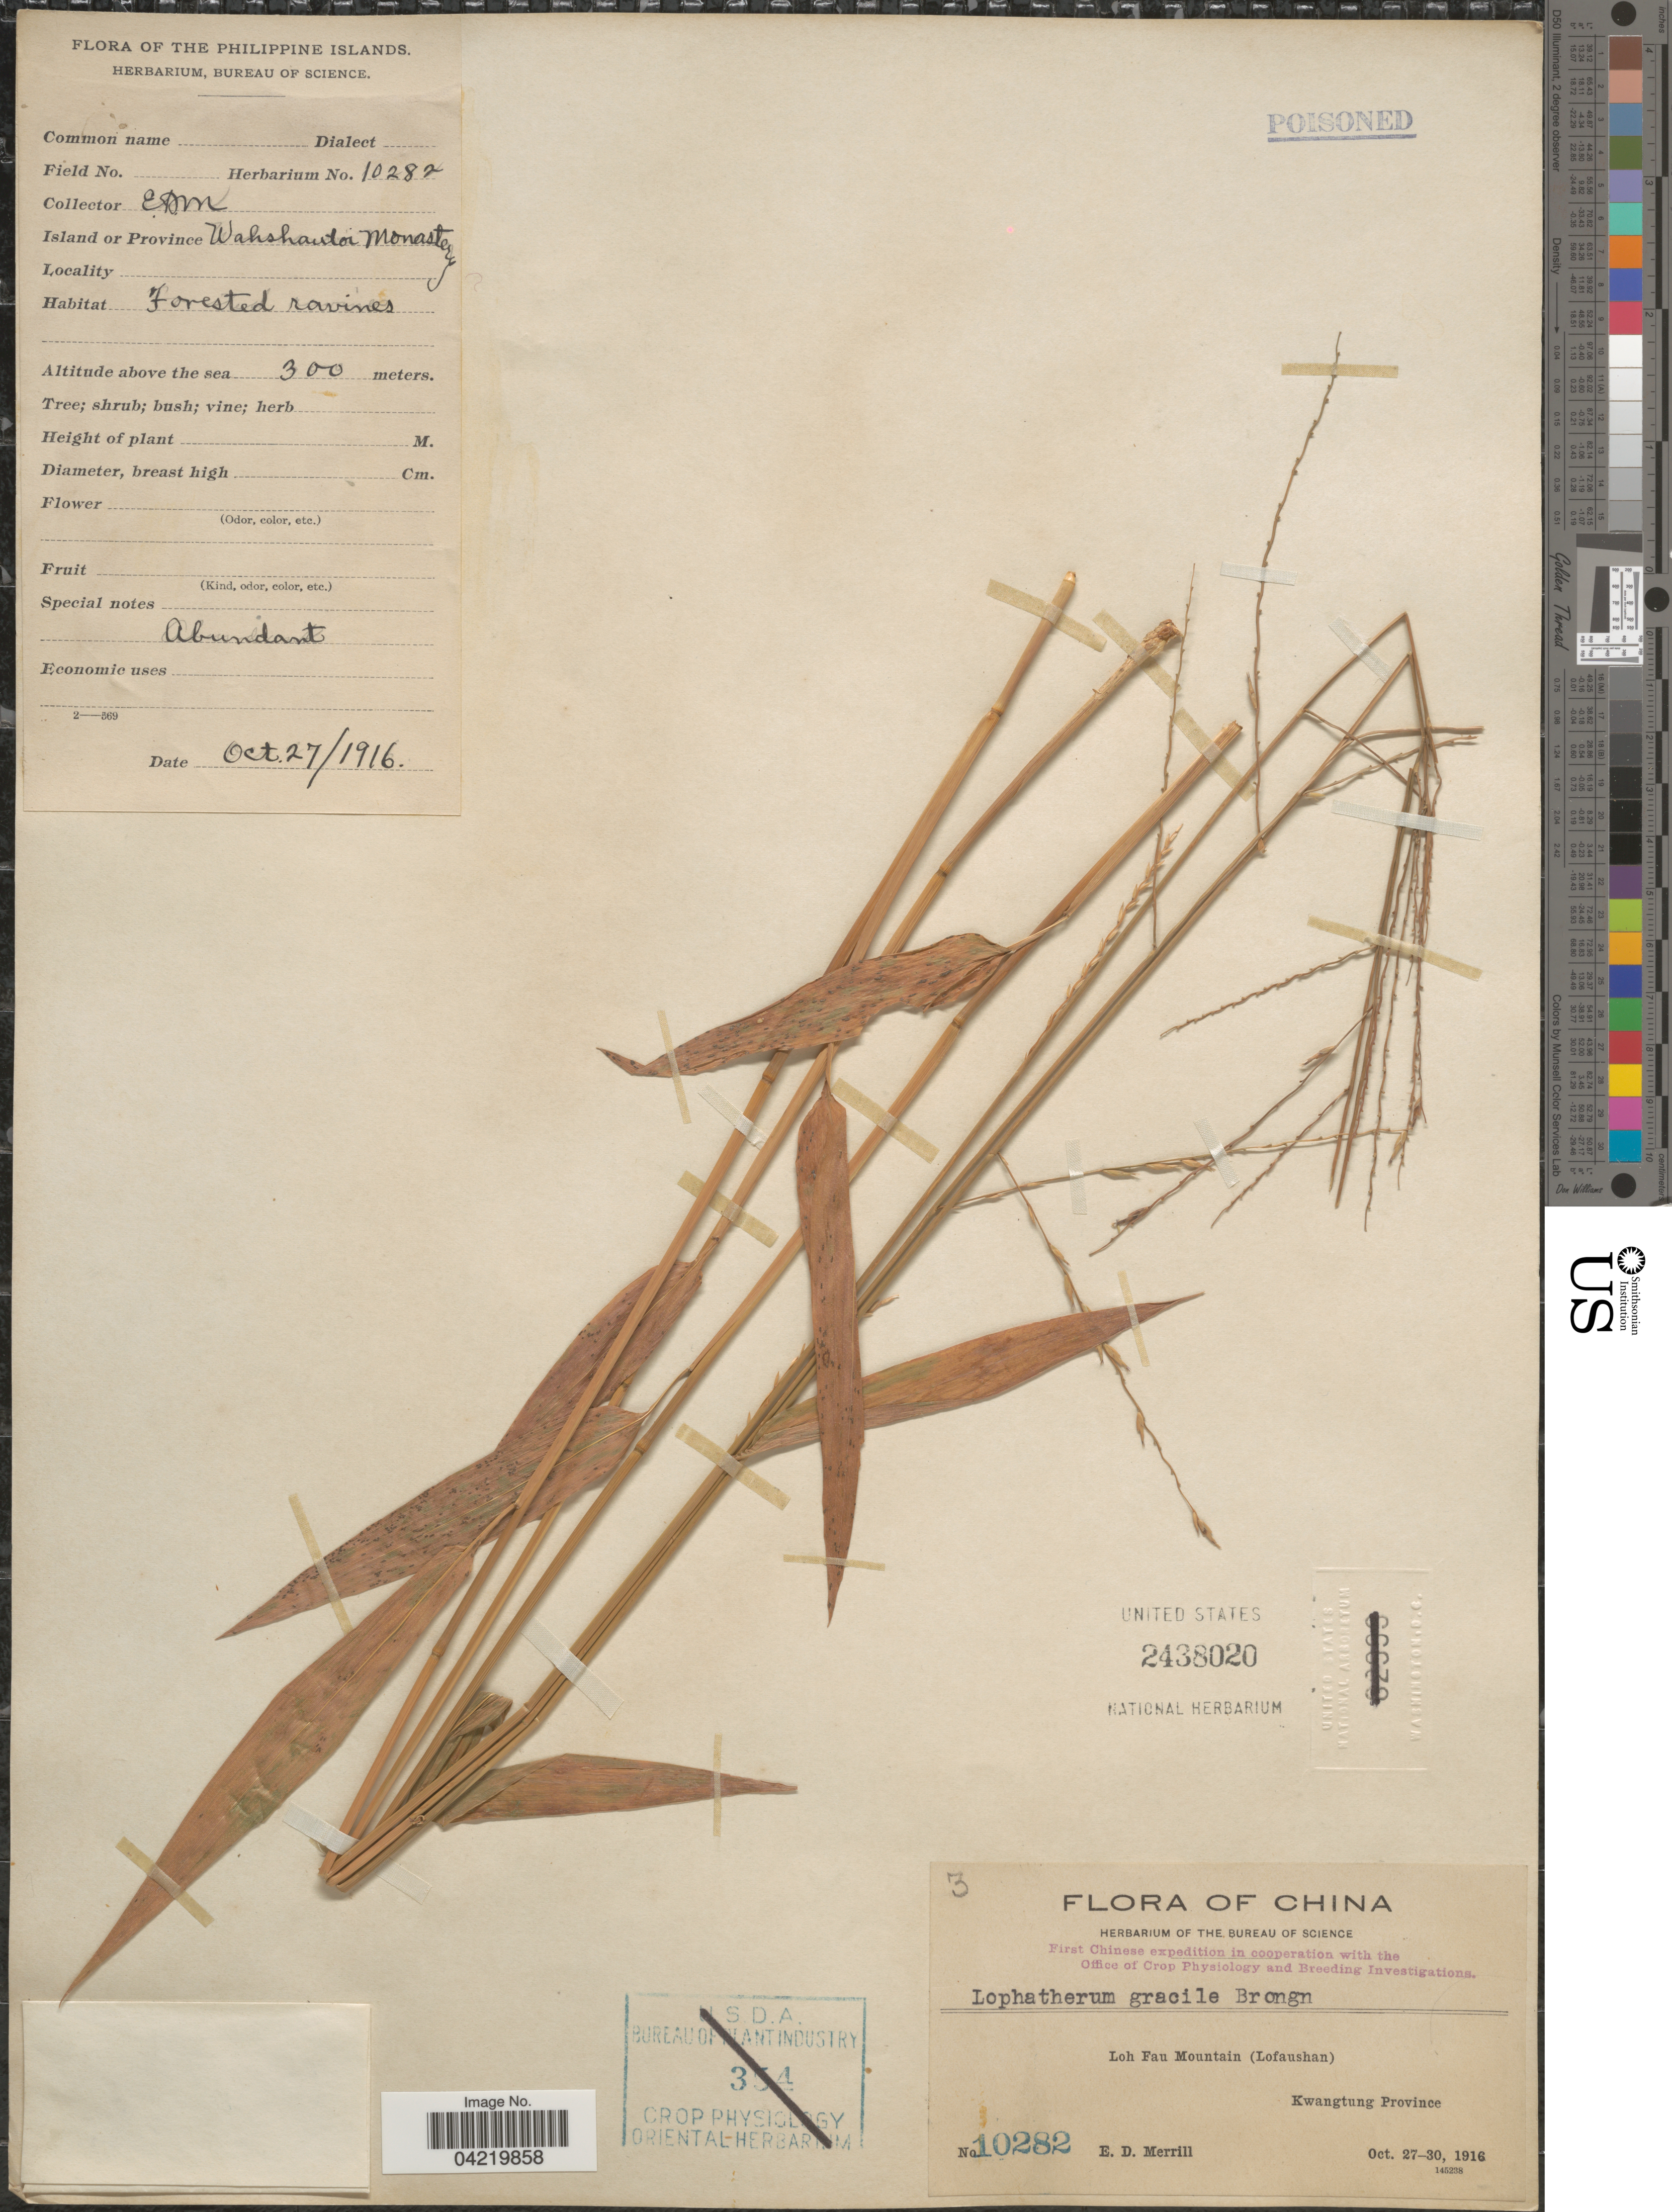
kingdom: Plantae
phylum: Tracheophyta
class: Liliopsida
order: Poales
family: Poaceae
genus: Lophatherum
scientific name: Lophatherum gracile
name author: Brongn.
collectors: E. D. Merrill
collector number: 10282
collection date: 1916-10-27/1916-10-30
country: China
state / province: Guangdong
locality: Loh Fau Mountain (Lofaushan). Kwangtung Province. Island or Province Wahshantoi Monastery. First Chinese Expedition.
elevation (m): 300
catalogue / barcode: US 2438020